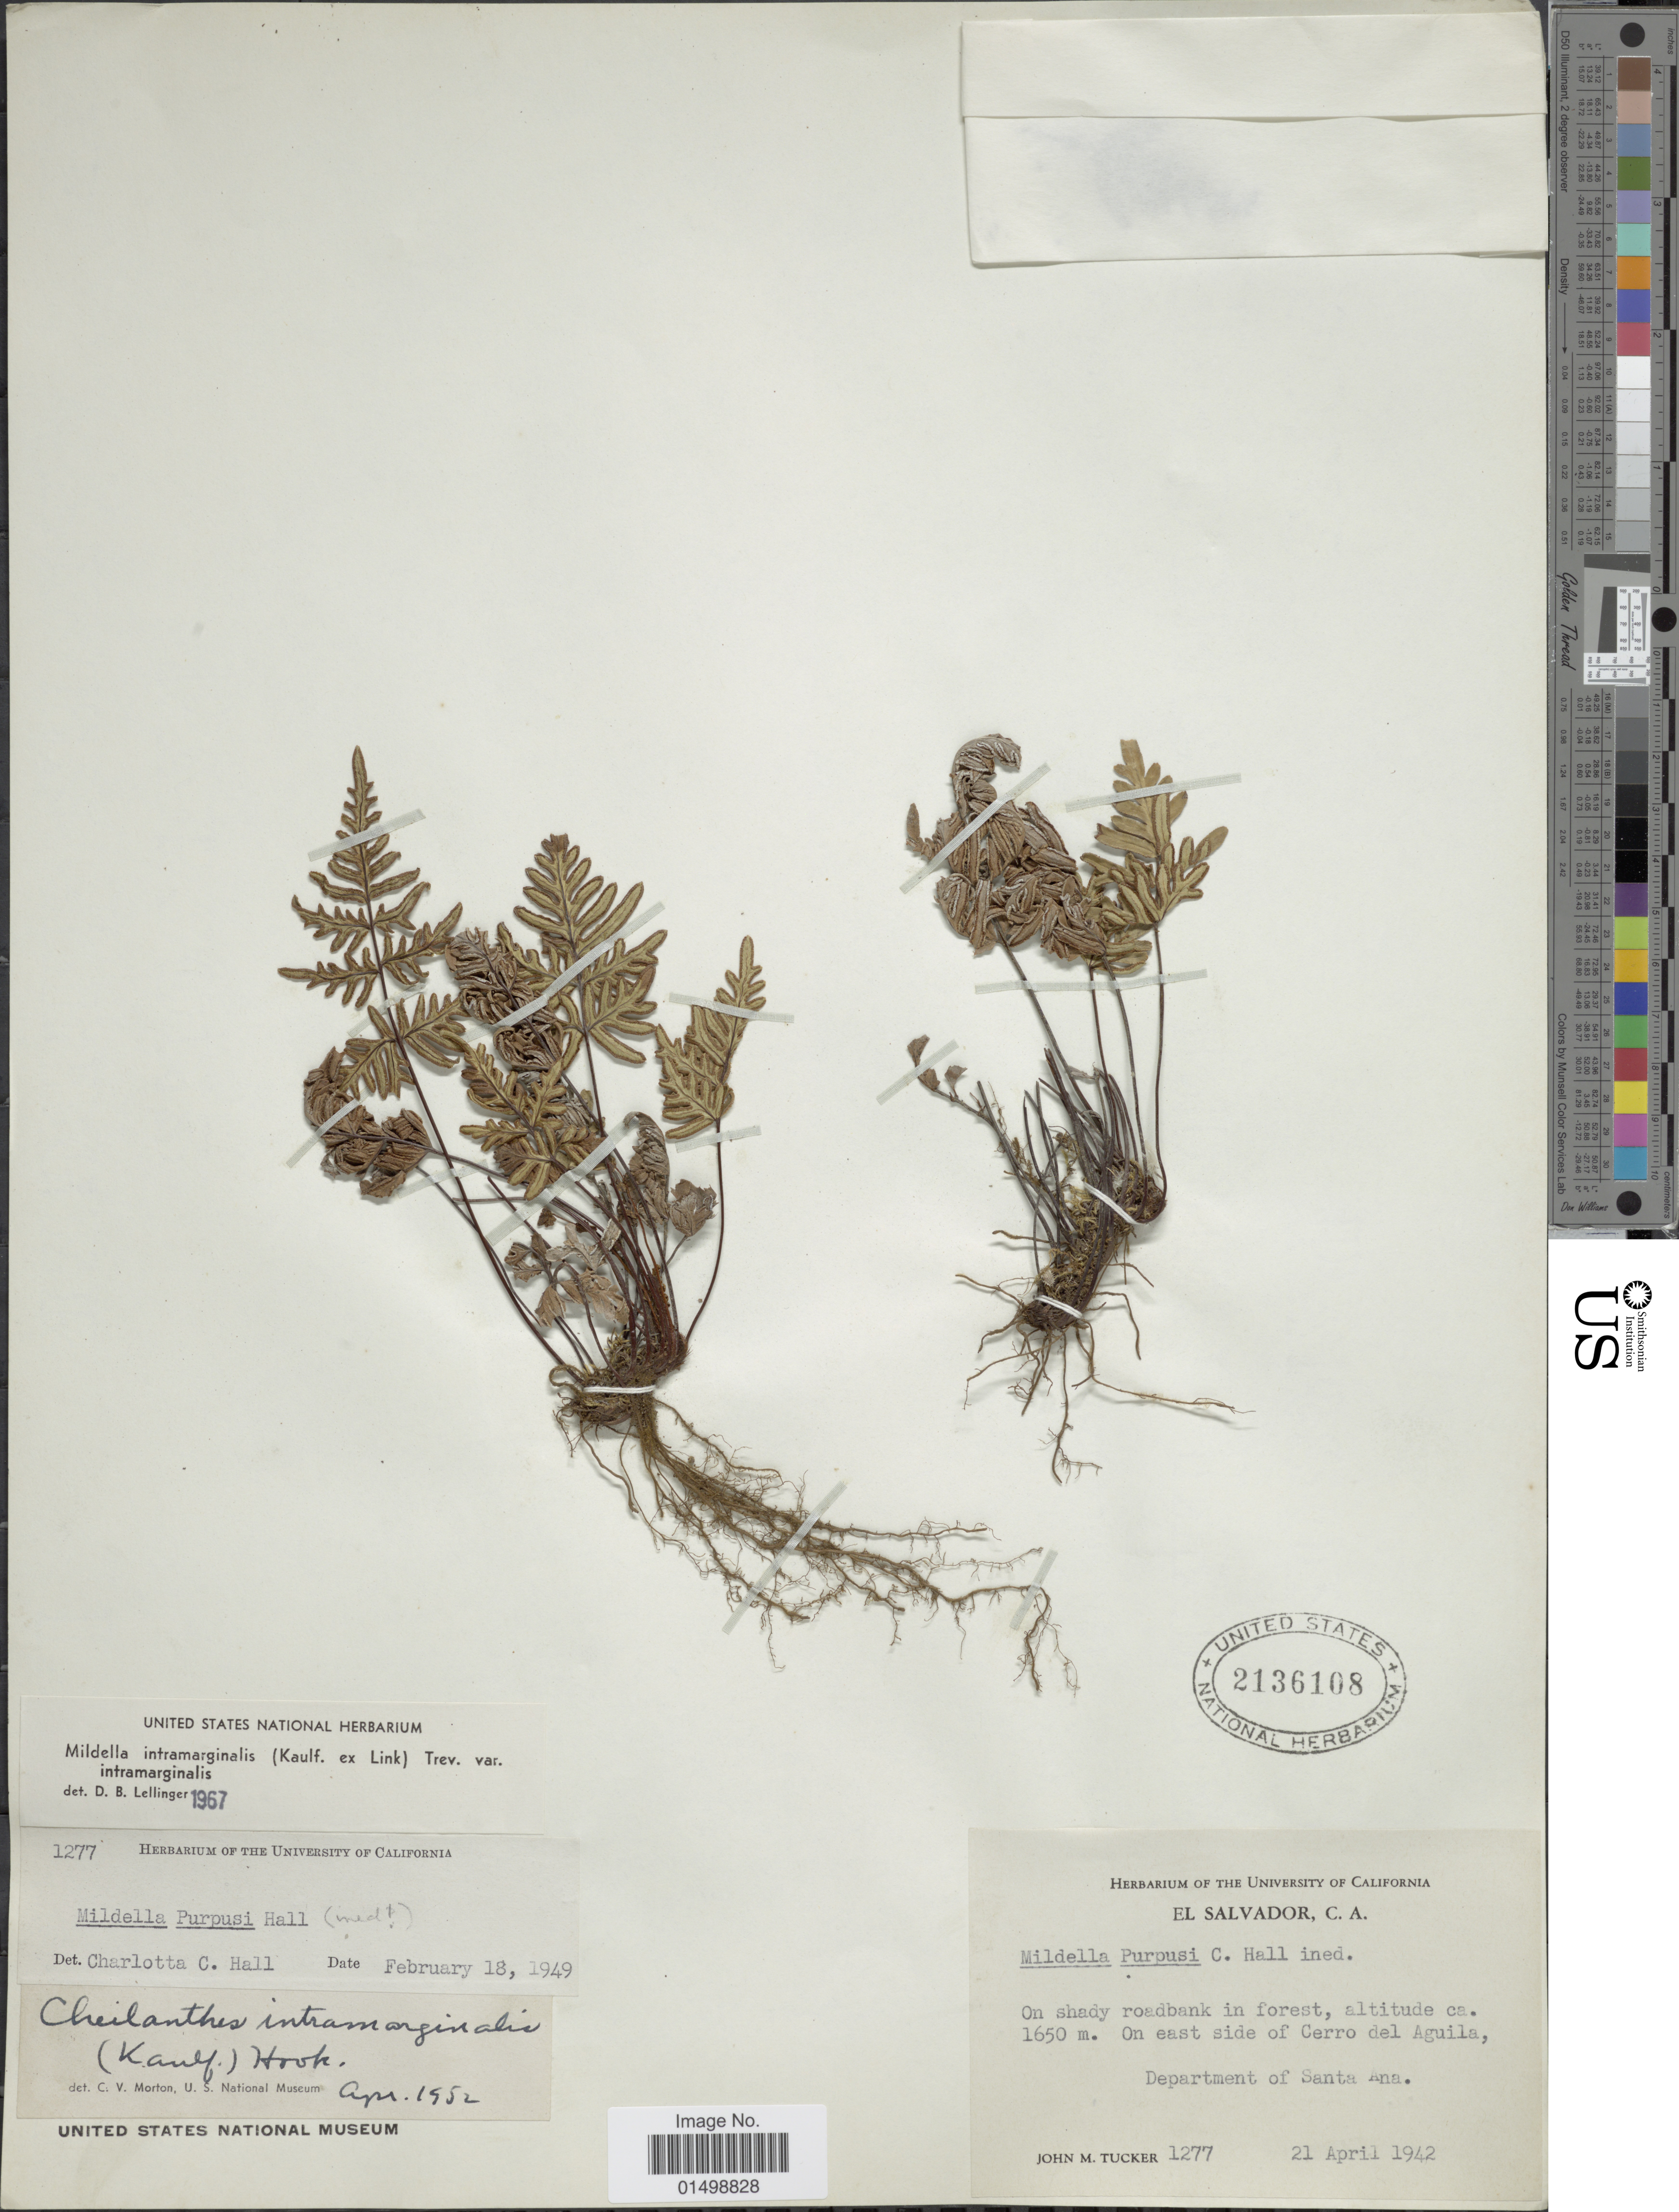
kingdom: Plantae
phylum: Tracheophyta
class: Polypodiopsida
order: Polypodiales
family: Pteridaceae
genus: Cheilanthes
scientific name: Cheilanthes intramarginalis var. intramarginalis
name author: (Kaulf.) Hook.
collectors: J. M. Tucker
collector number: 1277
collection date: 1942-04-21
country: El Salvador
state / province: Santa Ana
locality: East side of Cerro del Aguila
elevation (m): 1650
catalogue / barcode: US 2136108